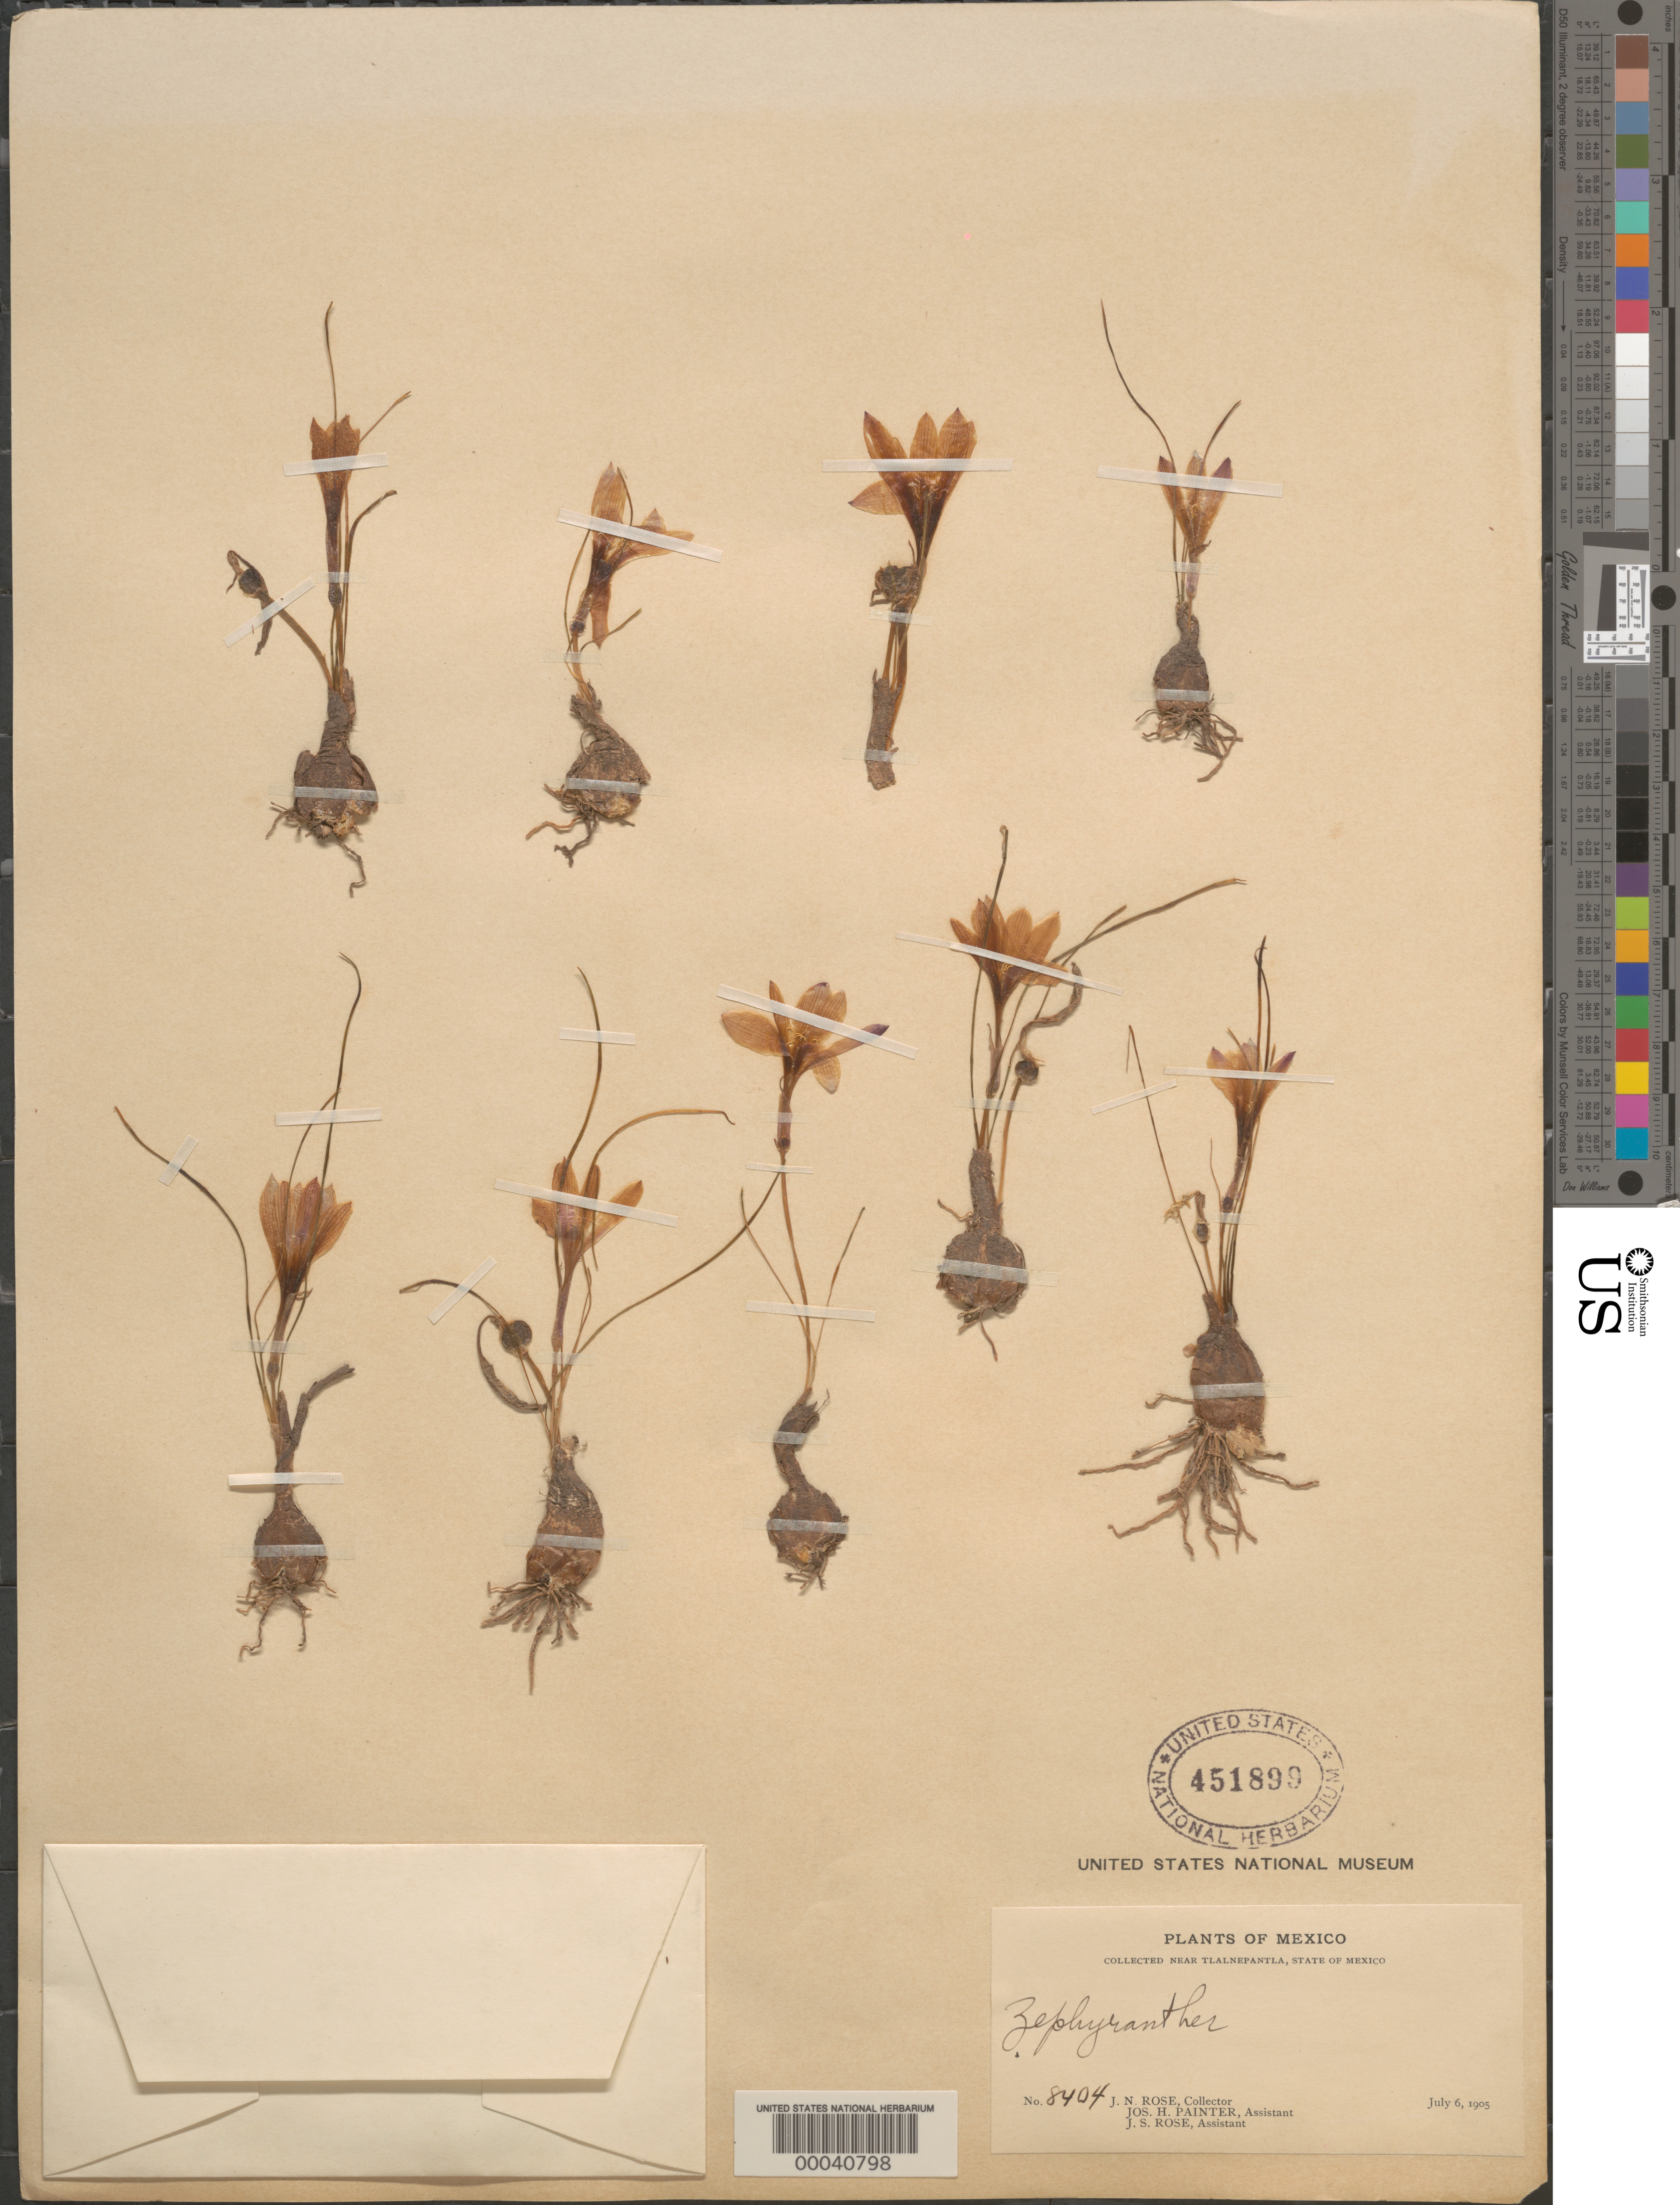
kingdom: Plantae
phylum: Tracheophyta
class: Liliopsida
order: Asparagales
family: Amaryllidaceae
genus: Zephyranthes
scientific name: Zephyranthes sp.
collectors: J. N. Rose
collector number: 8404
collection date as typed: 06 Jul 1905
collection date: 1905-07-06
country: Mexico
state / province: México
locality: Near Tlalnepantla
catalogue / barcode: US 451899